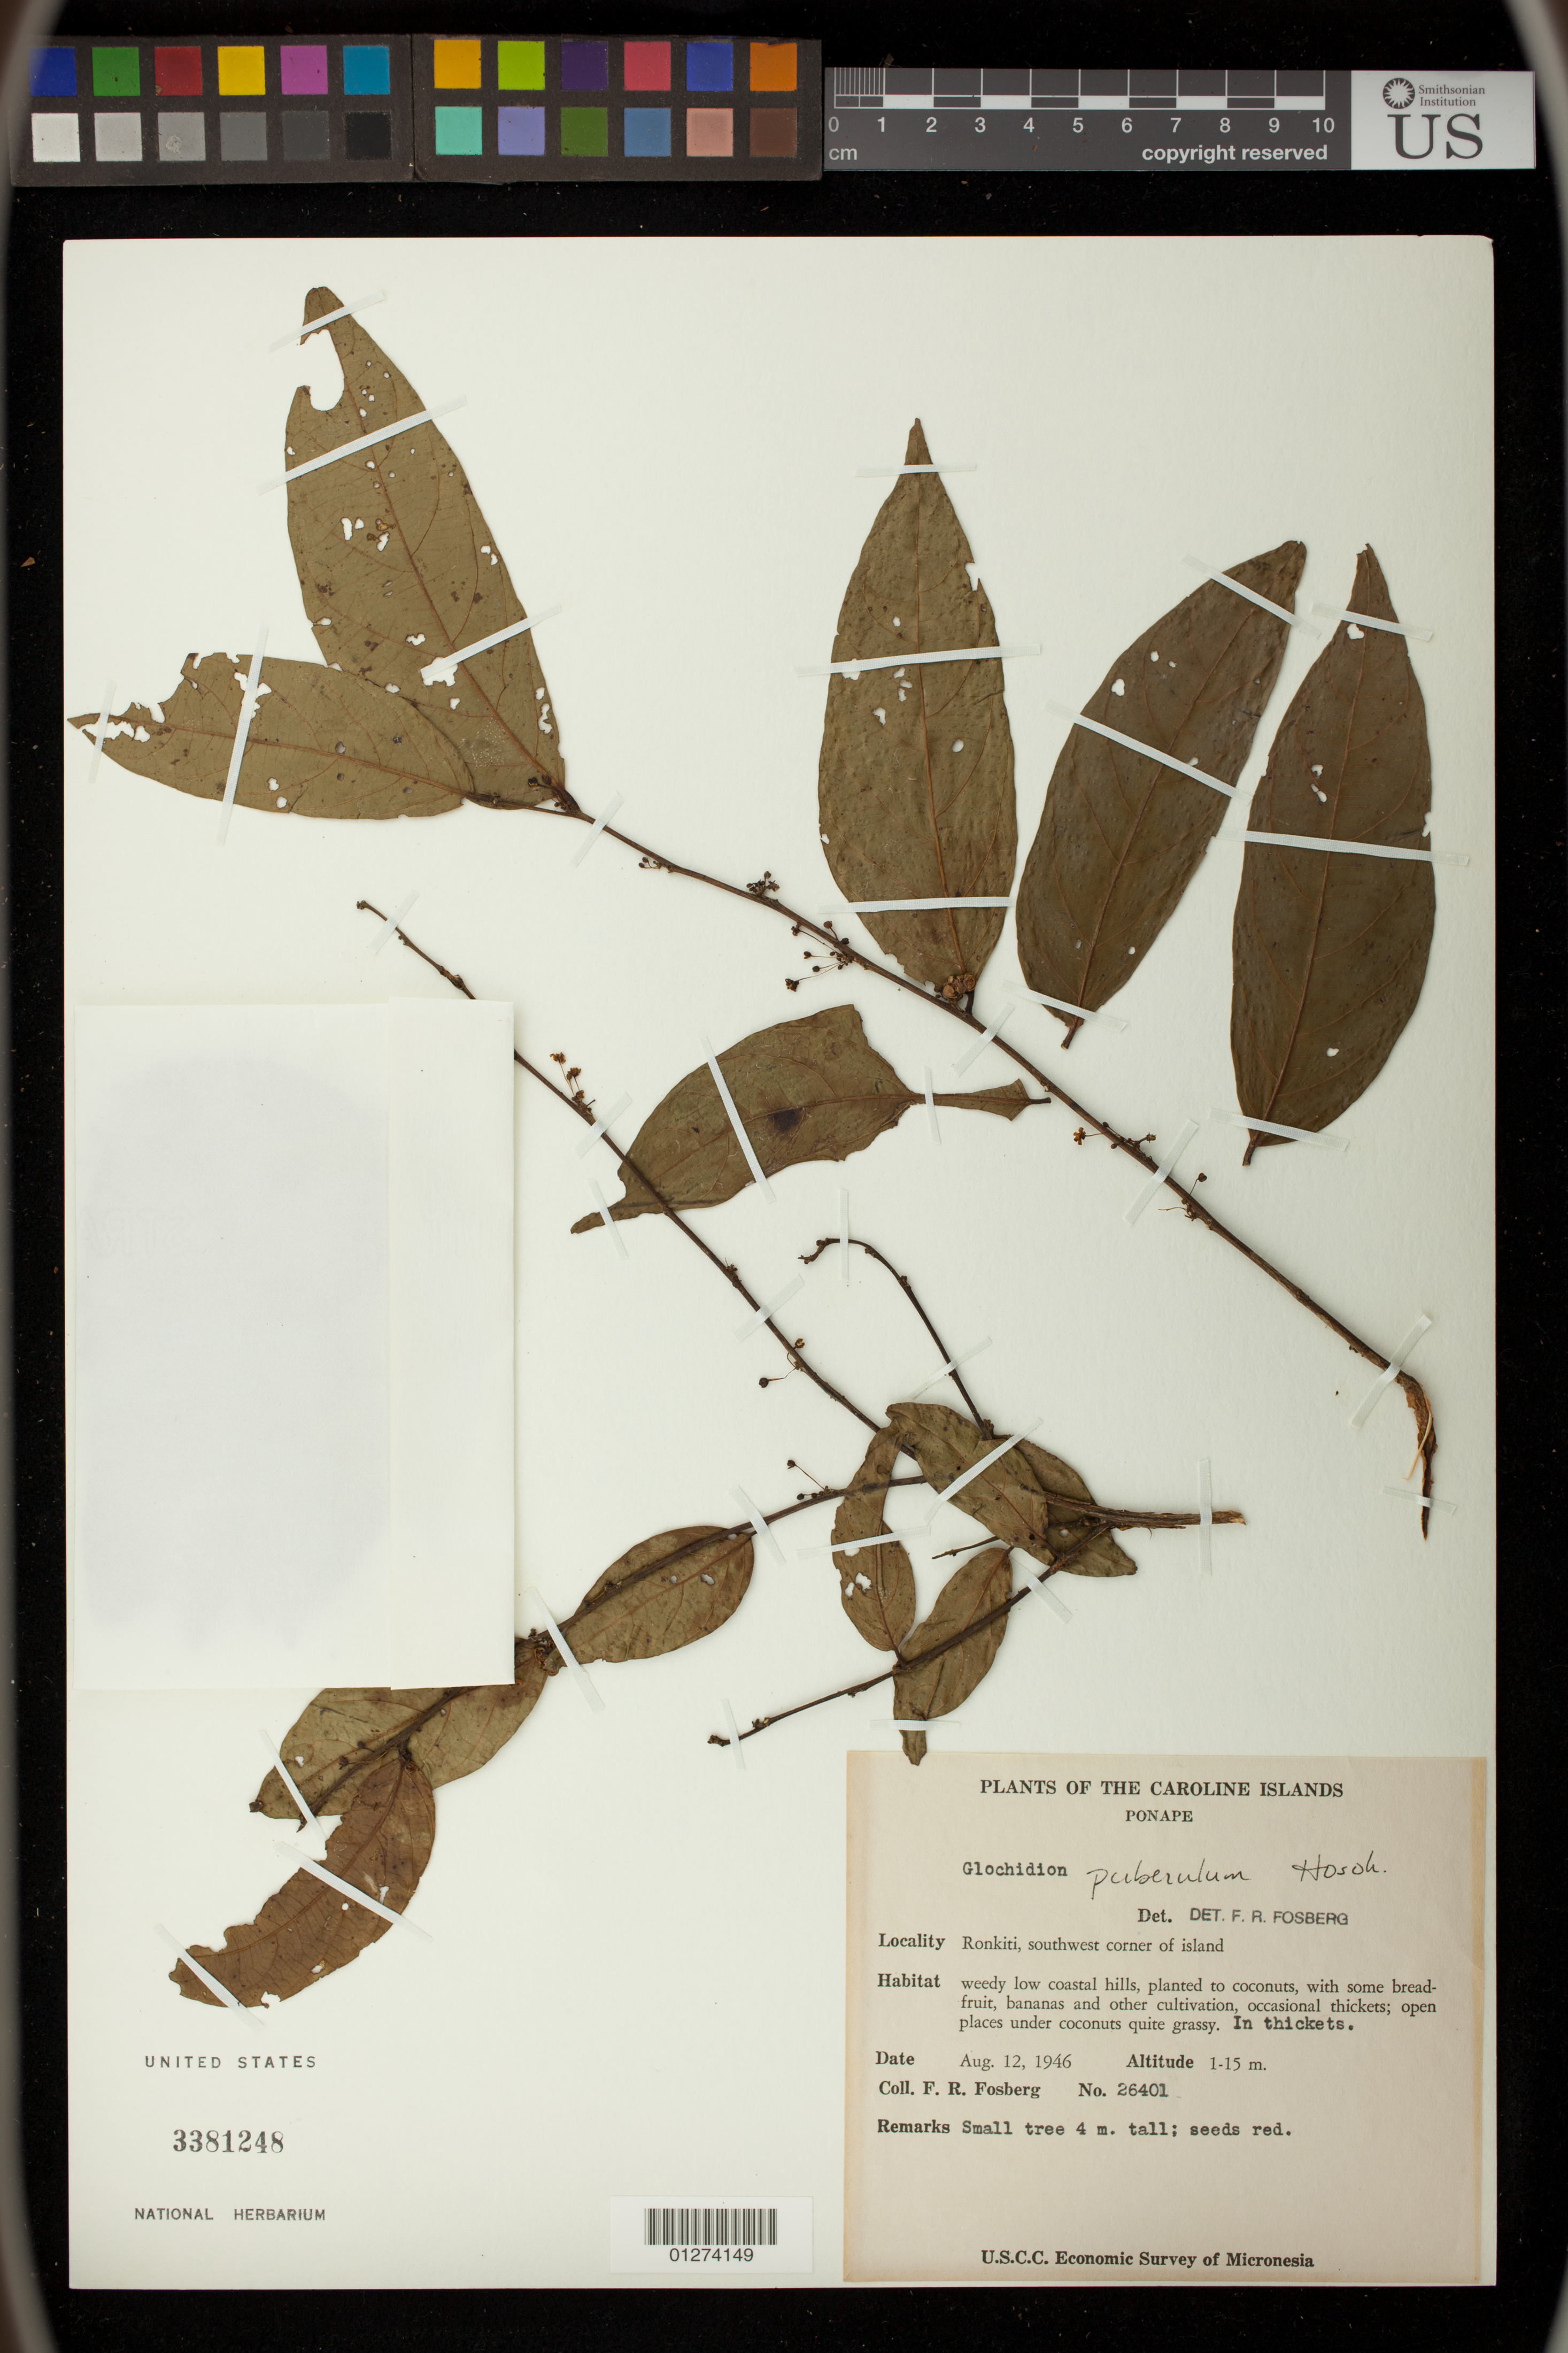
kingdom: Plantae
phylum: Tracheophyta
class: Magnoliopsida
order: Malpighiales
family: Phyllanthaceae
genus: Phyllanthus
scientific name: Phyllanthus senyavinianus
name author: (Glassman) W.L. Wagner & Lorence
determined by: Wagner, W. L., (BOT), Smithsonian Institution - National Museum of Natural History (UNITED STATES)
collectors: F. R. Fosberg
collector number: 26401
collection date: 1946-08-12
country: Micronesia, Federated States of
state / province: Pohnpei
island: Pohnpei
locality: Ponape [Pohnpei]. Ronkiti, southwest corner of island.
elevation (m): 1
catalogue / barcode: US 3381248